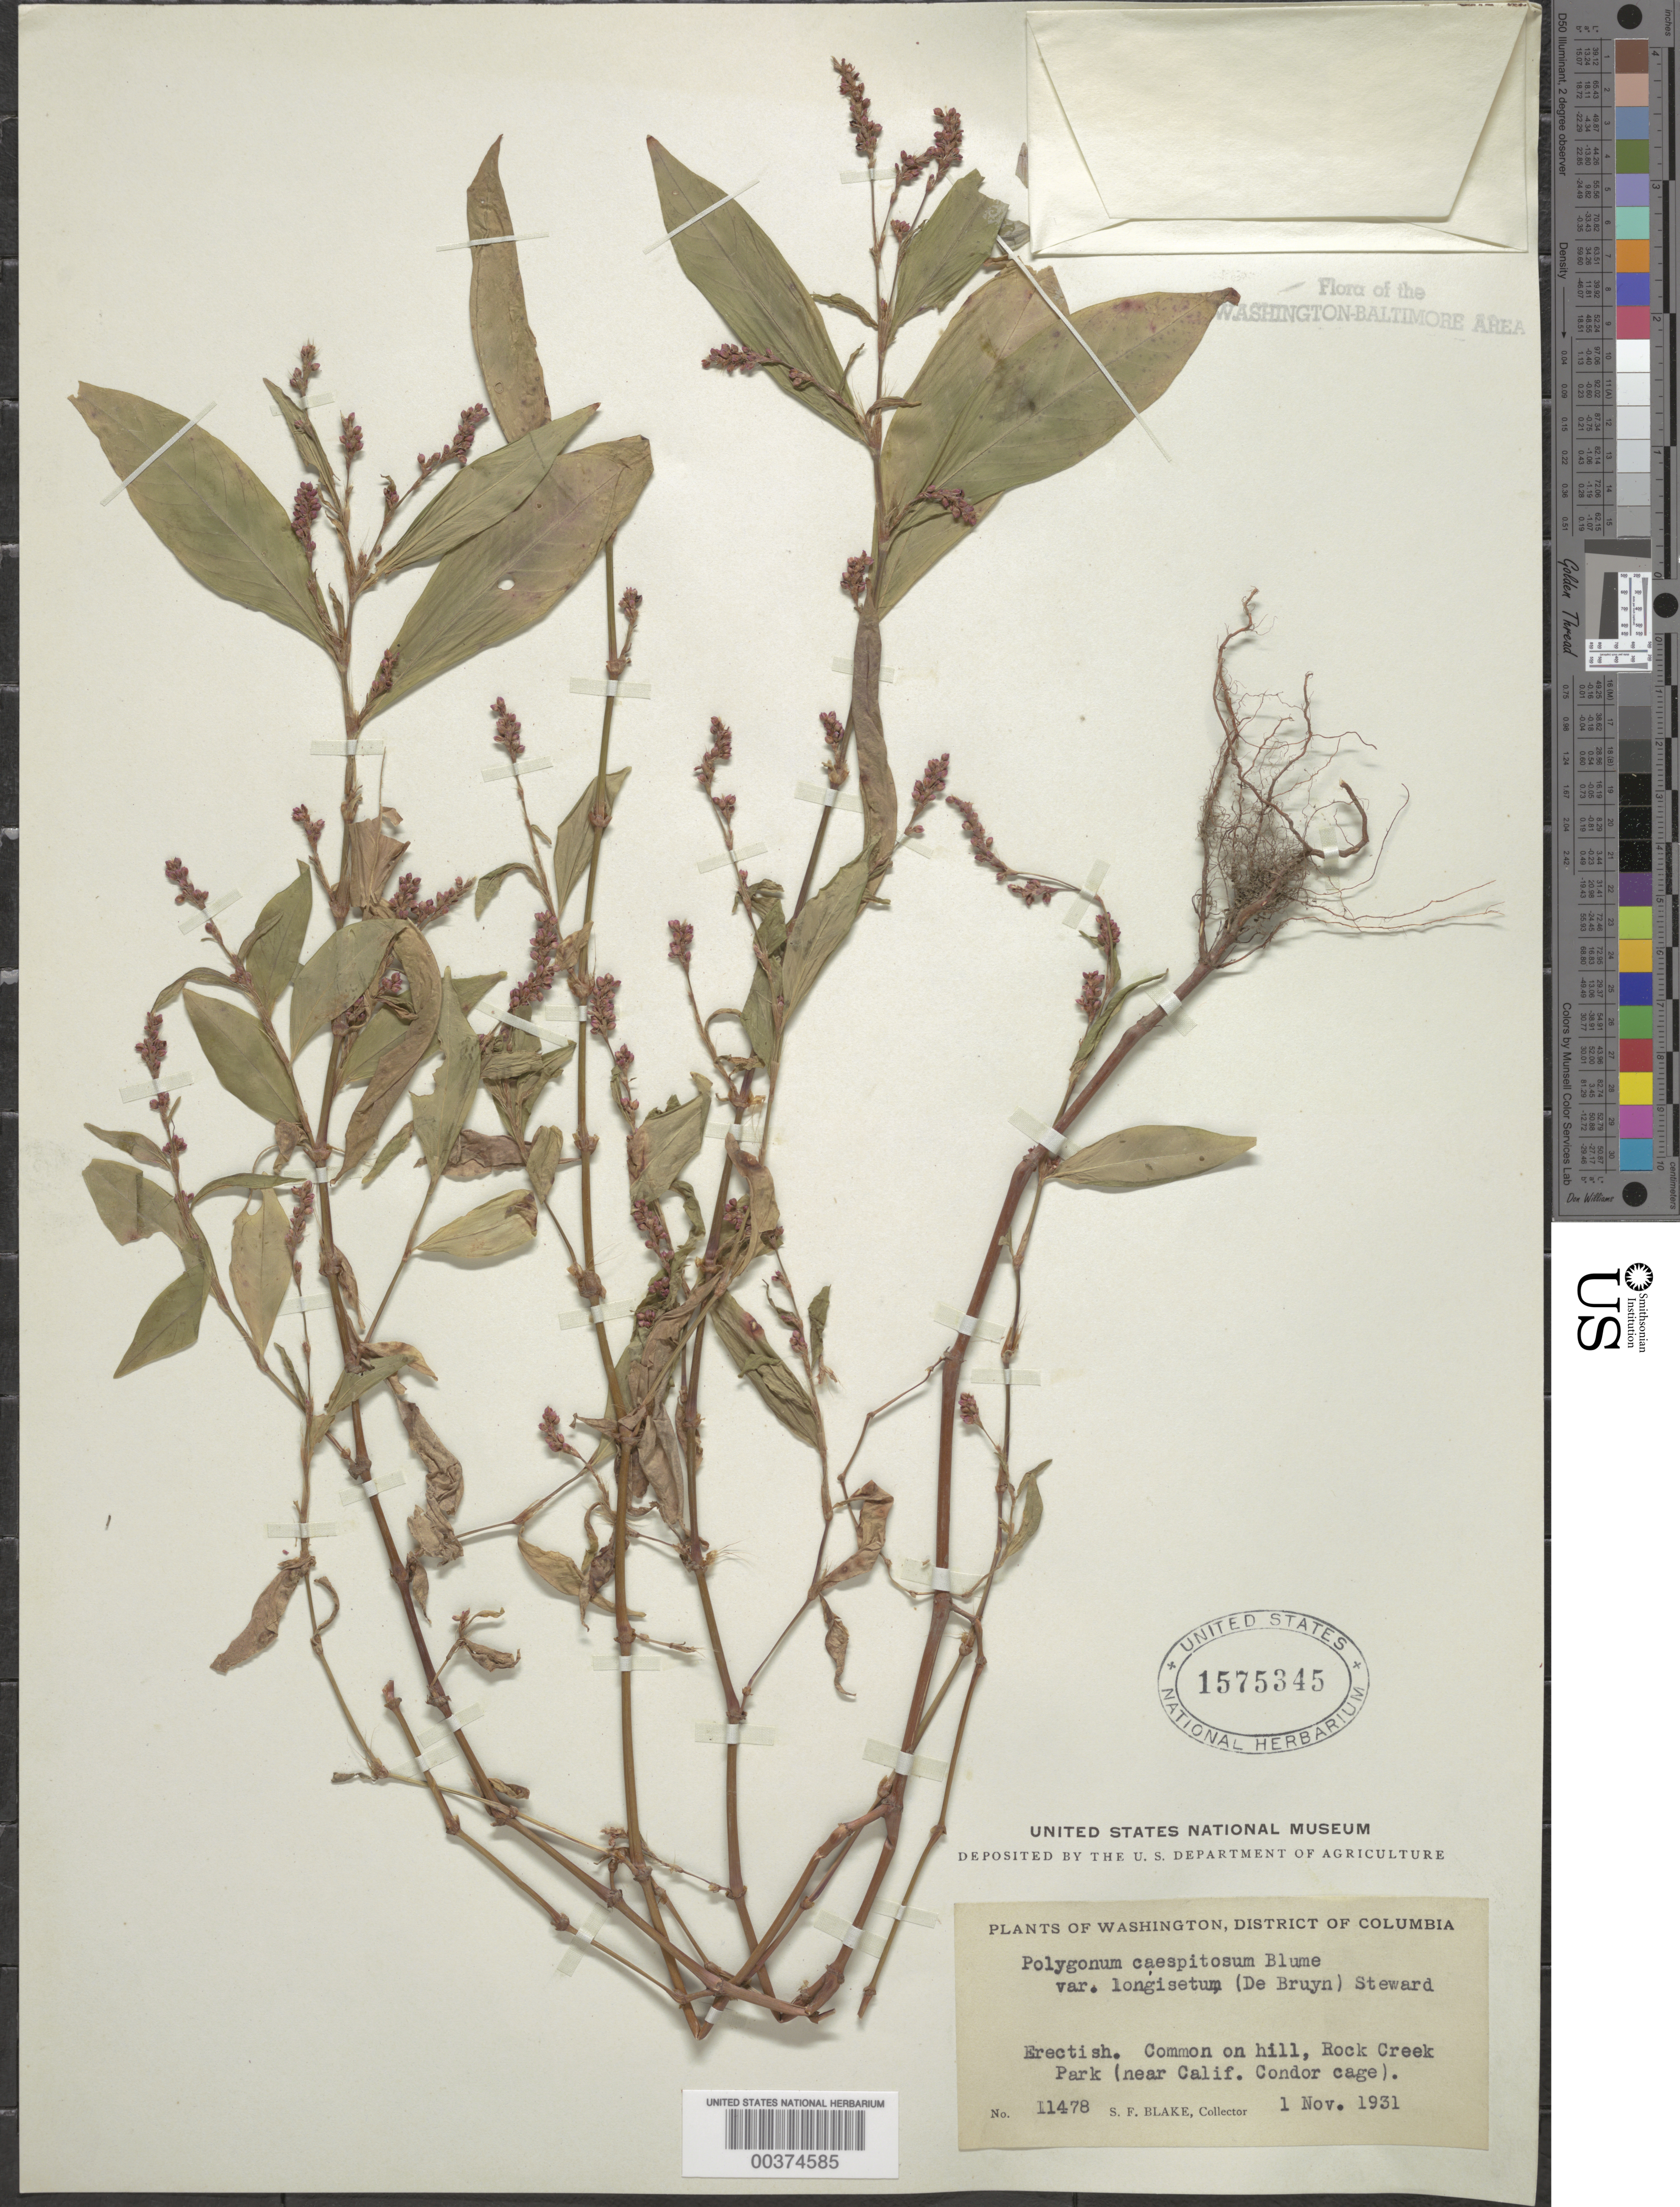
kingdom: Plantae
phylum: Tracheophyta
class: Magnoliopsida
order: Caryophyllales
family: Polygonaceae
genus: Persicaria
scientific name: Persicaria longiseta (Bruijn) Kitag.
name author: (Bruijn &) Kitag.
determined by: Atha, D. E.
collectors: S. Blake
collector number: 11478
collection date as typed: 01 Nov 1931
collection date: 1931-11-01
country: United States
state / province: District of Columbia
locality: Rock Creek Park, Zoo near California Condor Cage Rock Creek Park and Vicinity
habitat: Hill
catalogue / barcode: US 1575345